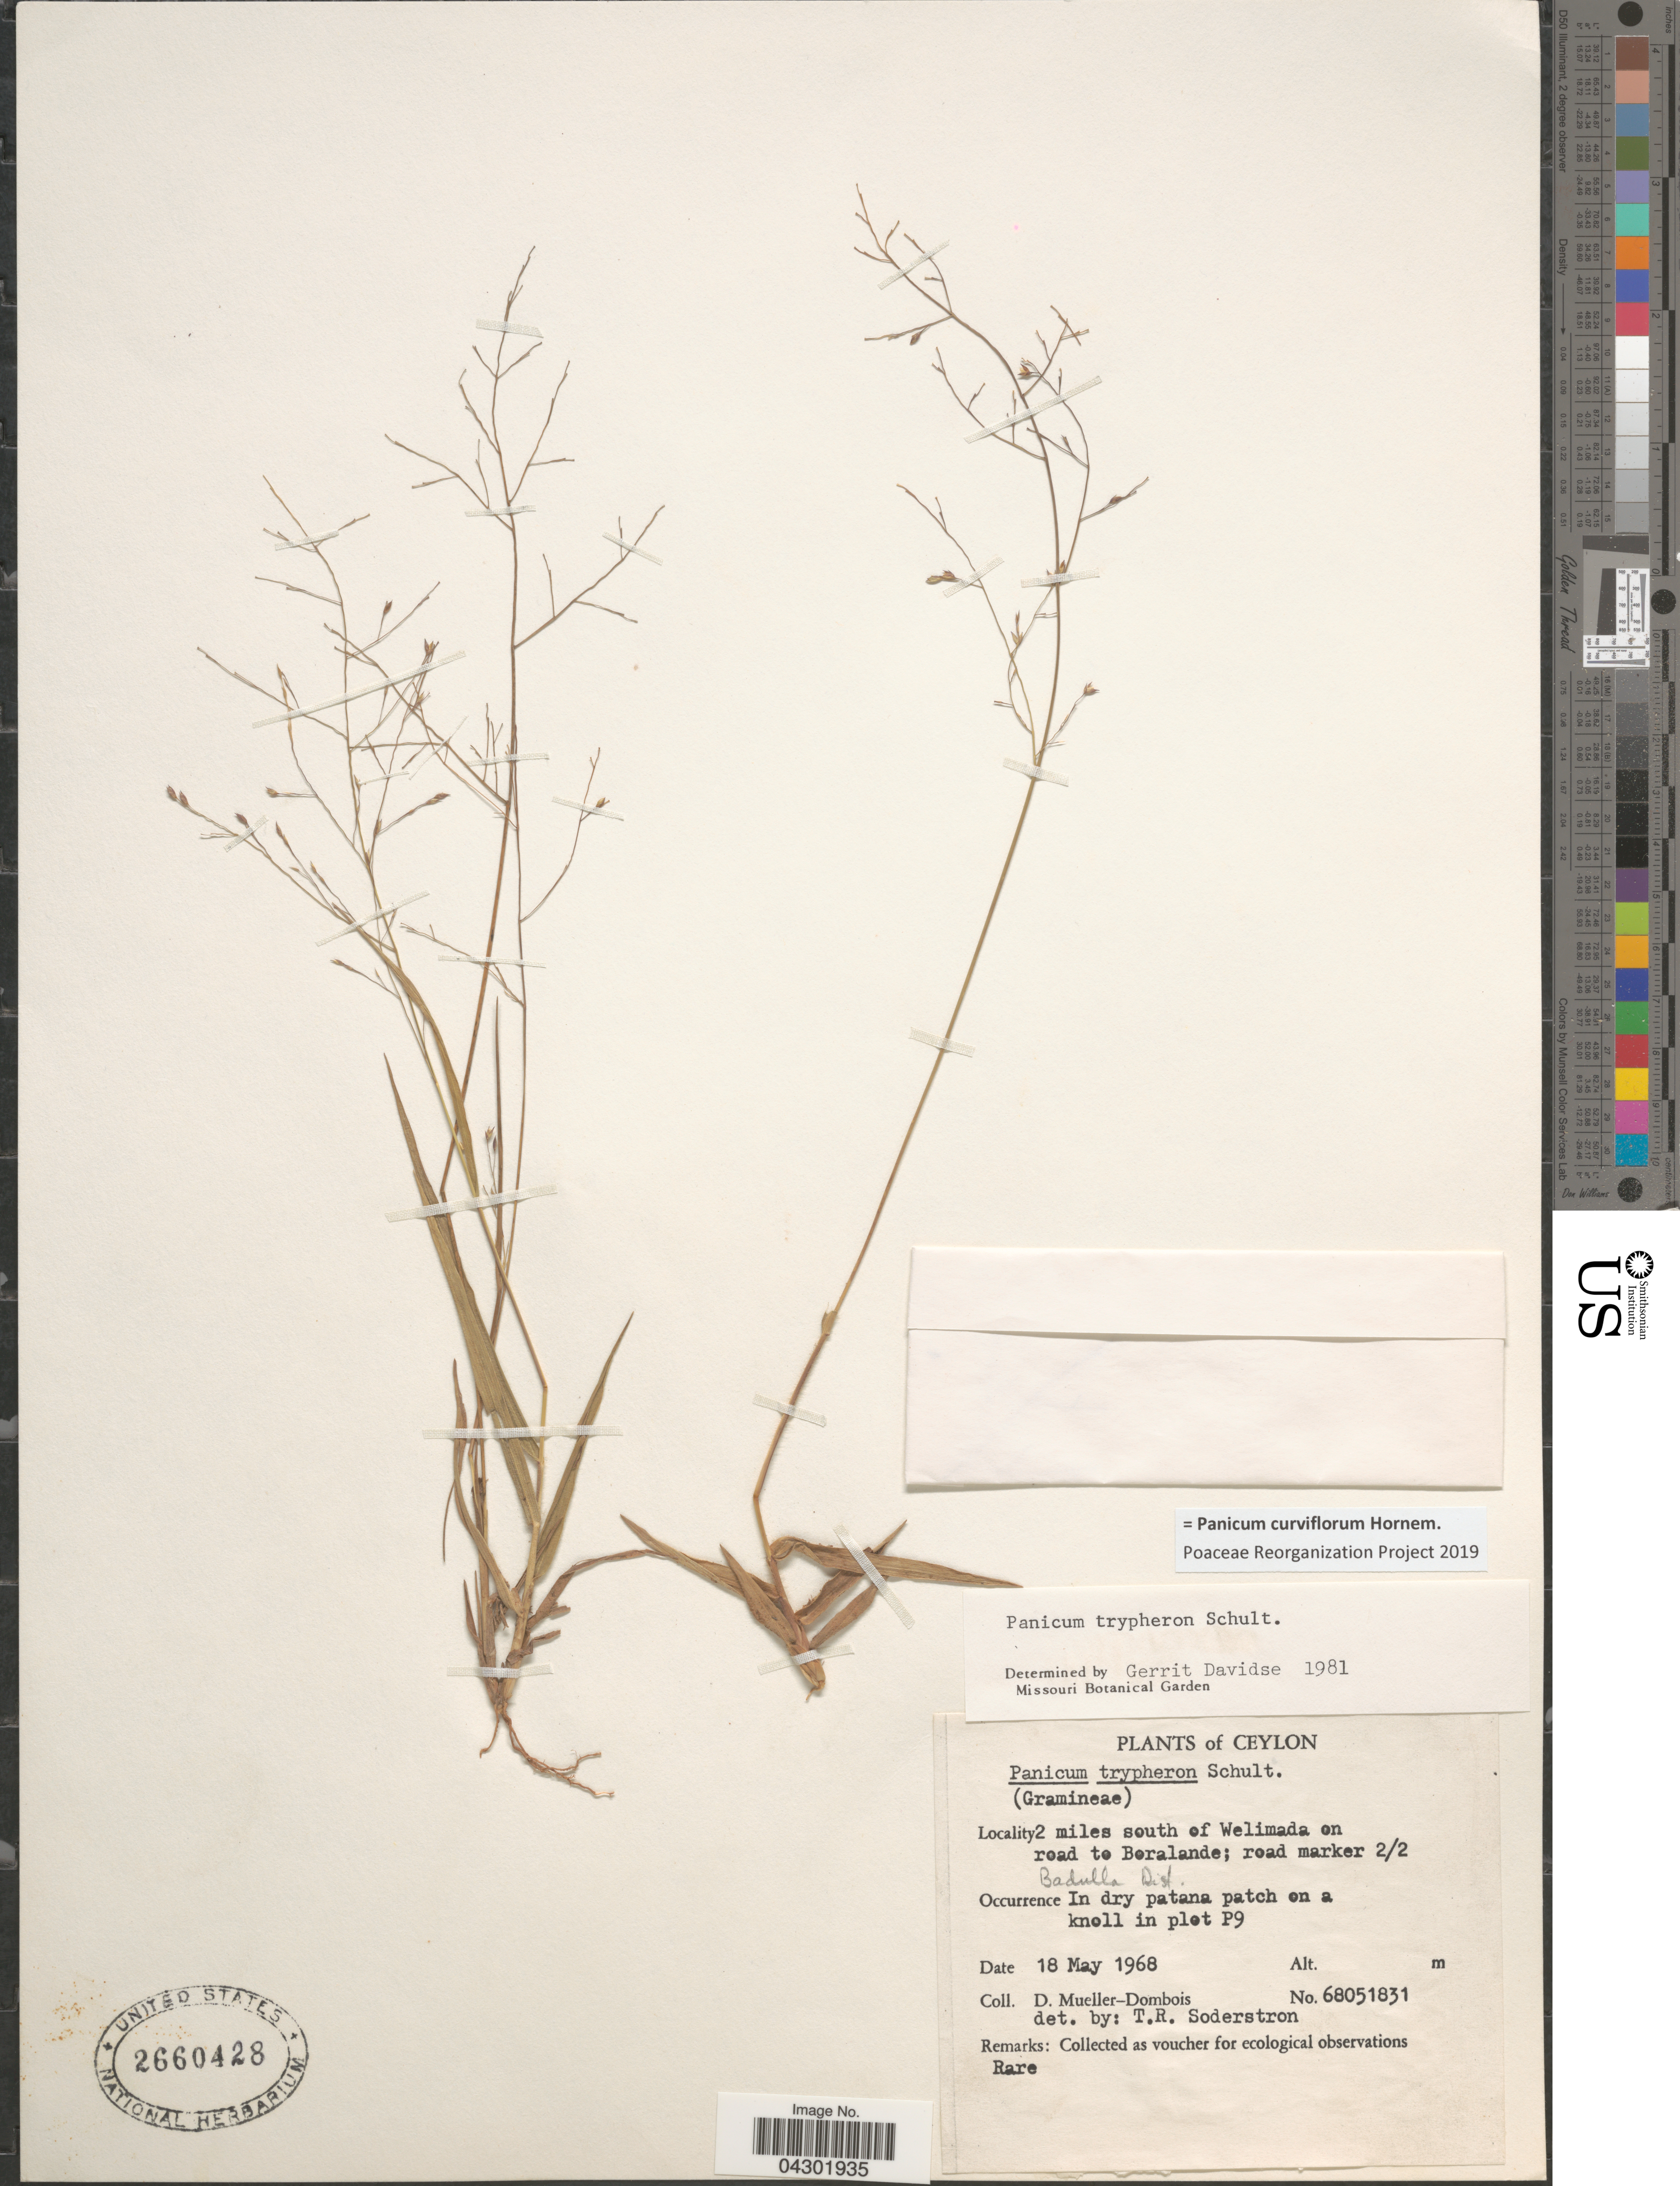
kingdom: Plantae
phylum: Tracheophyta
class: Liliopsida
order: Poales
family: Poaceae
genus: Panicum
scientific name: Panicum curviflorum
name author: Hornem.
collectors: D. Mueller-Dombois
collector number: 68051831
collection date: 1968-05-18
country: Sri Lanka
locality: Ceylon. 2 miles south of Welimada on road to Boralande; road marker 2/2. Badulla Dist. In dry patana patch on a knoll in plot P9.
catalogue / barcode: US 2660428